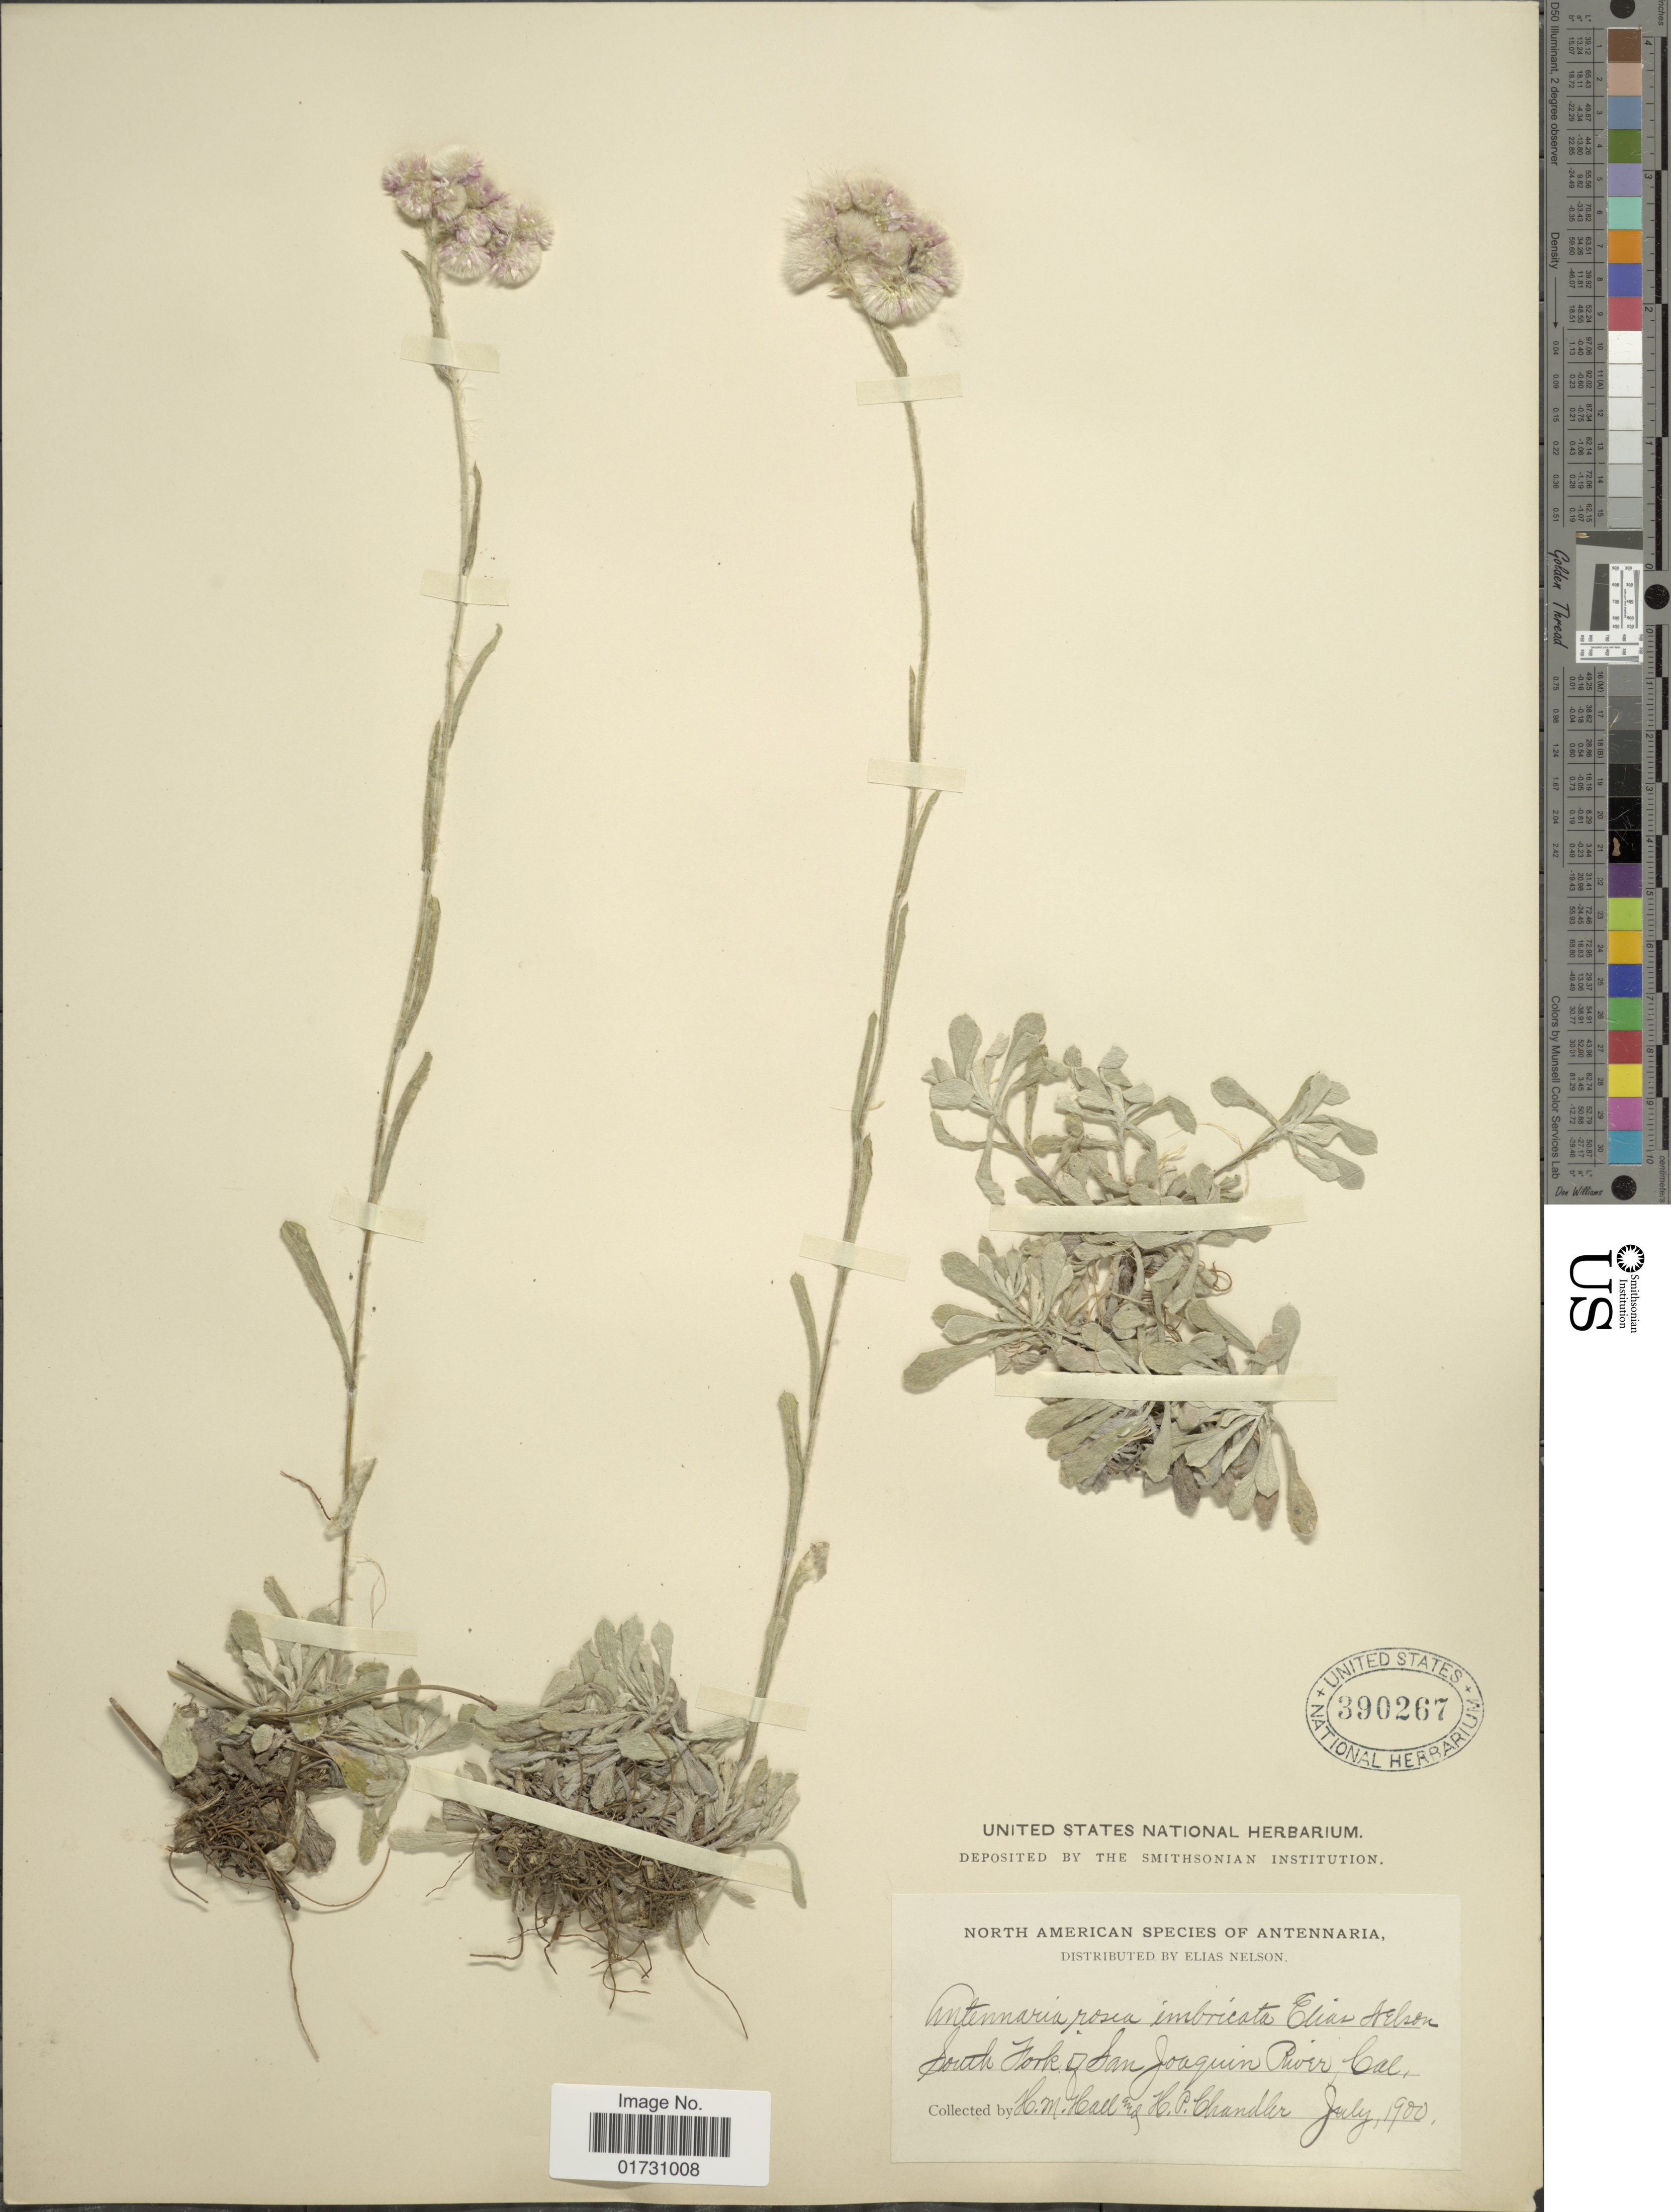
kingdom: Plantae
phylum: Tracheophyta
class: Magnoliopsida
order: Asterales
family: Asteraceae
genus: Antennaria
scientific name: Antennaria imbricata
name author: E.E. Nelson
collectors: H. M. Hall & H. Chandler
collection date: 1900-07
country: United States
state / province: California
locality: South Fork of San Joaquin River, Cal.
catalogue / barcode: US 390267